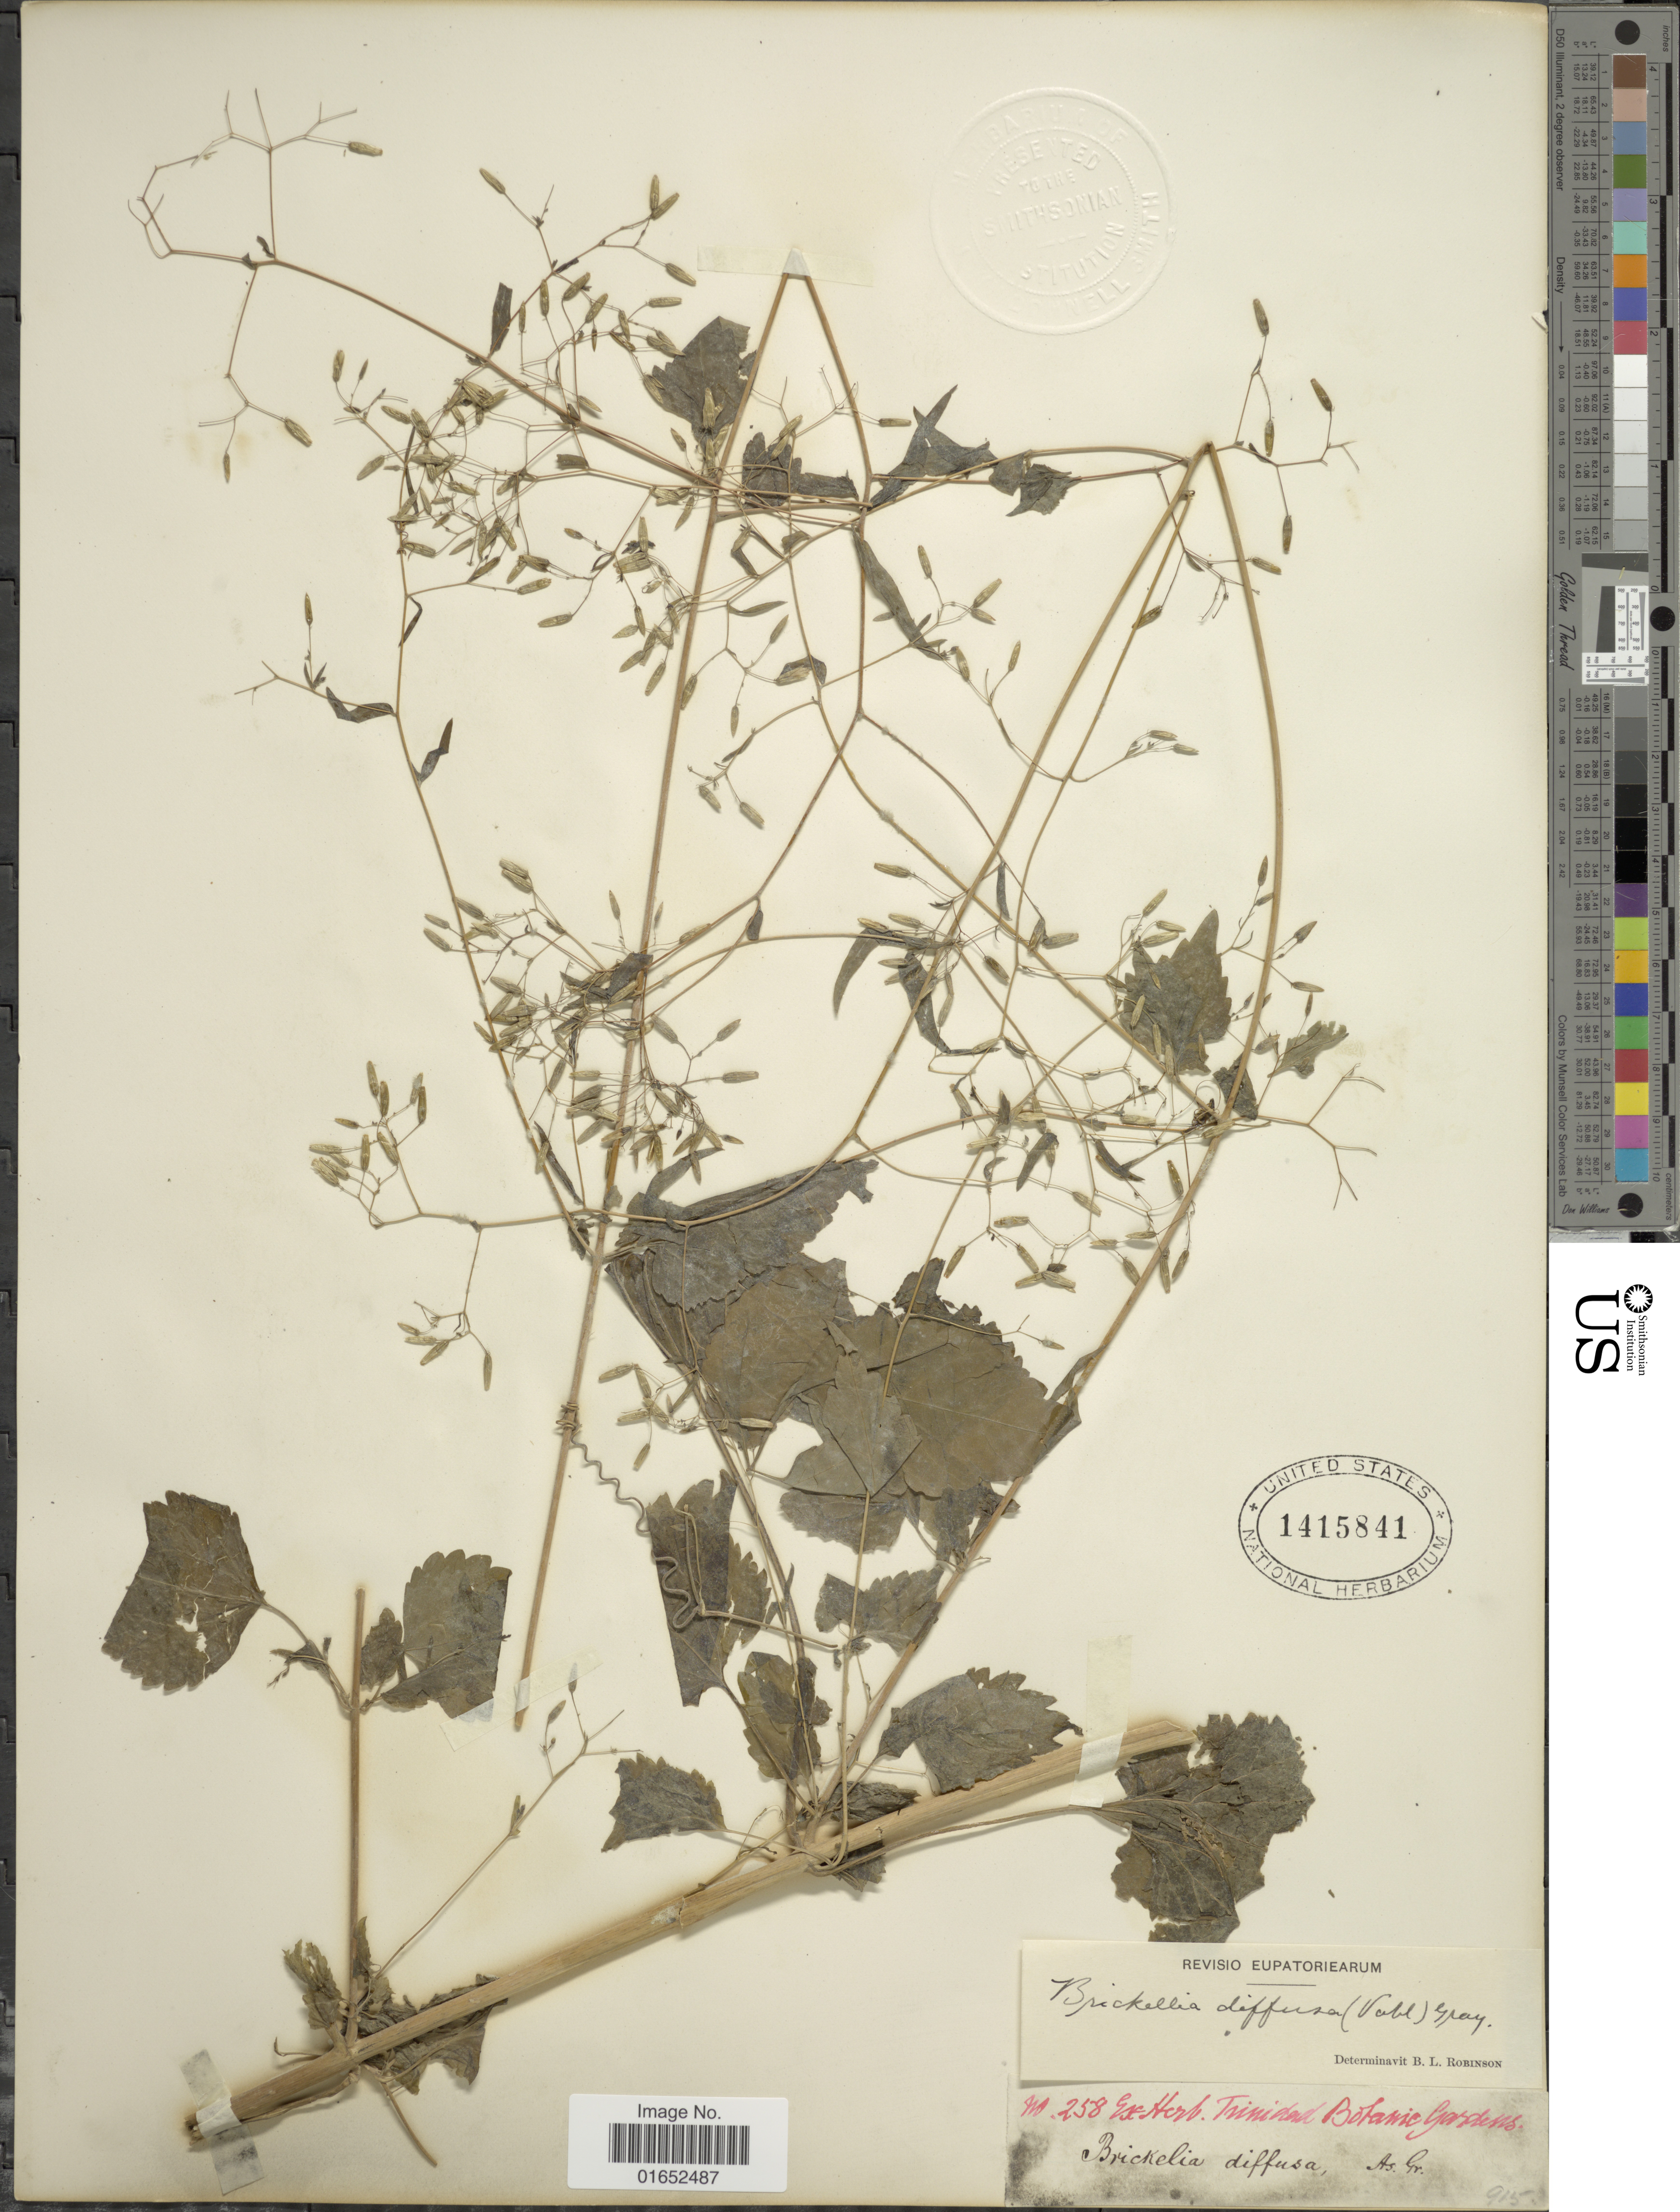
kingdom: Plantae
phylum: Tracheophyta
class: Magnoliopsida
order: Asterales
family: Asteraceae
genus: Brickellia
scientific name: Brickellia diffusa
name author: (Vahl) A. Gray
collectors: Trinidad Bot. Gard. Herbarium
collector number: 258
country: Trinidad and Tobago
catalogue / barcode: US 1415841